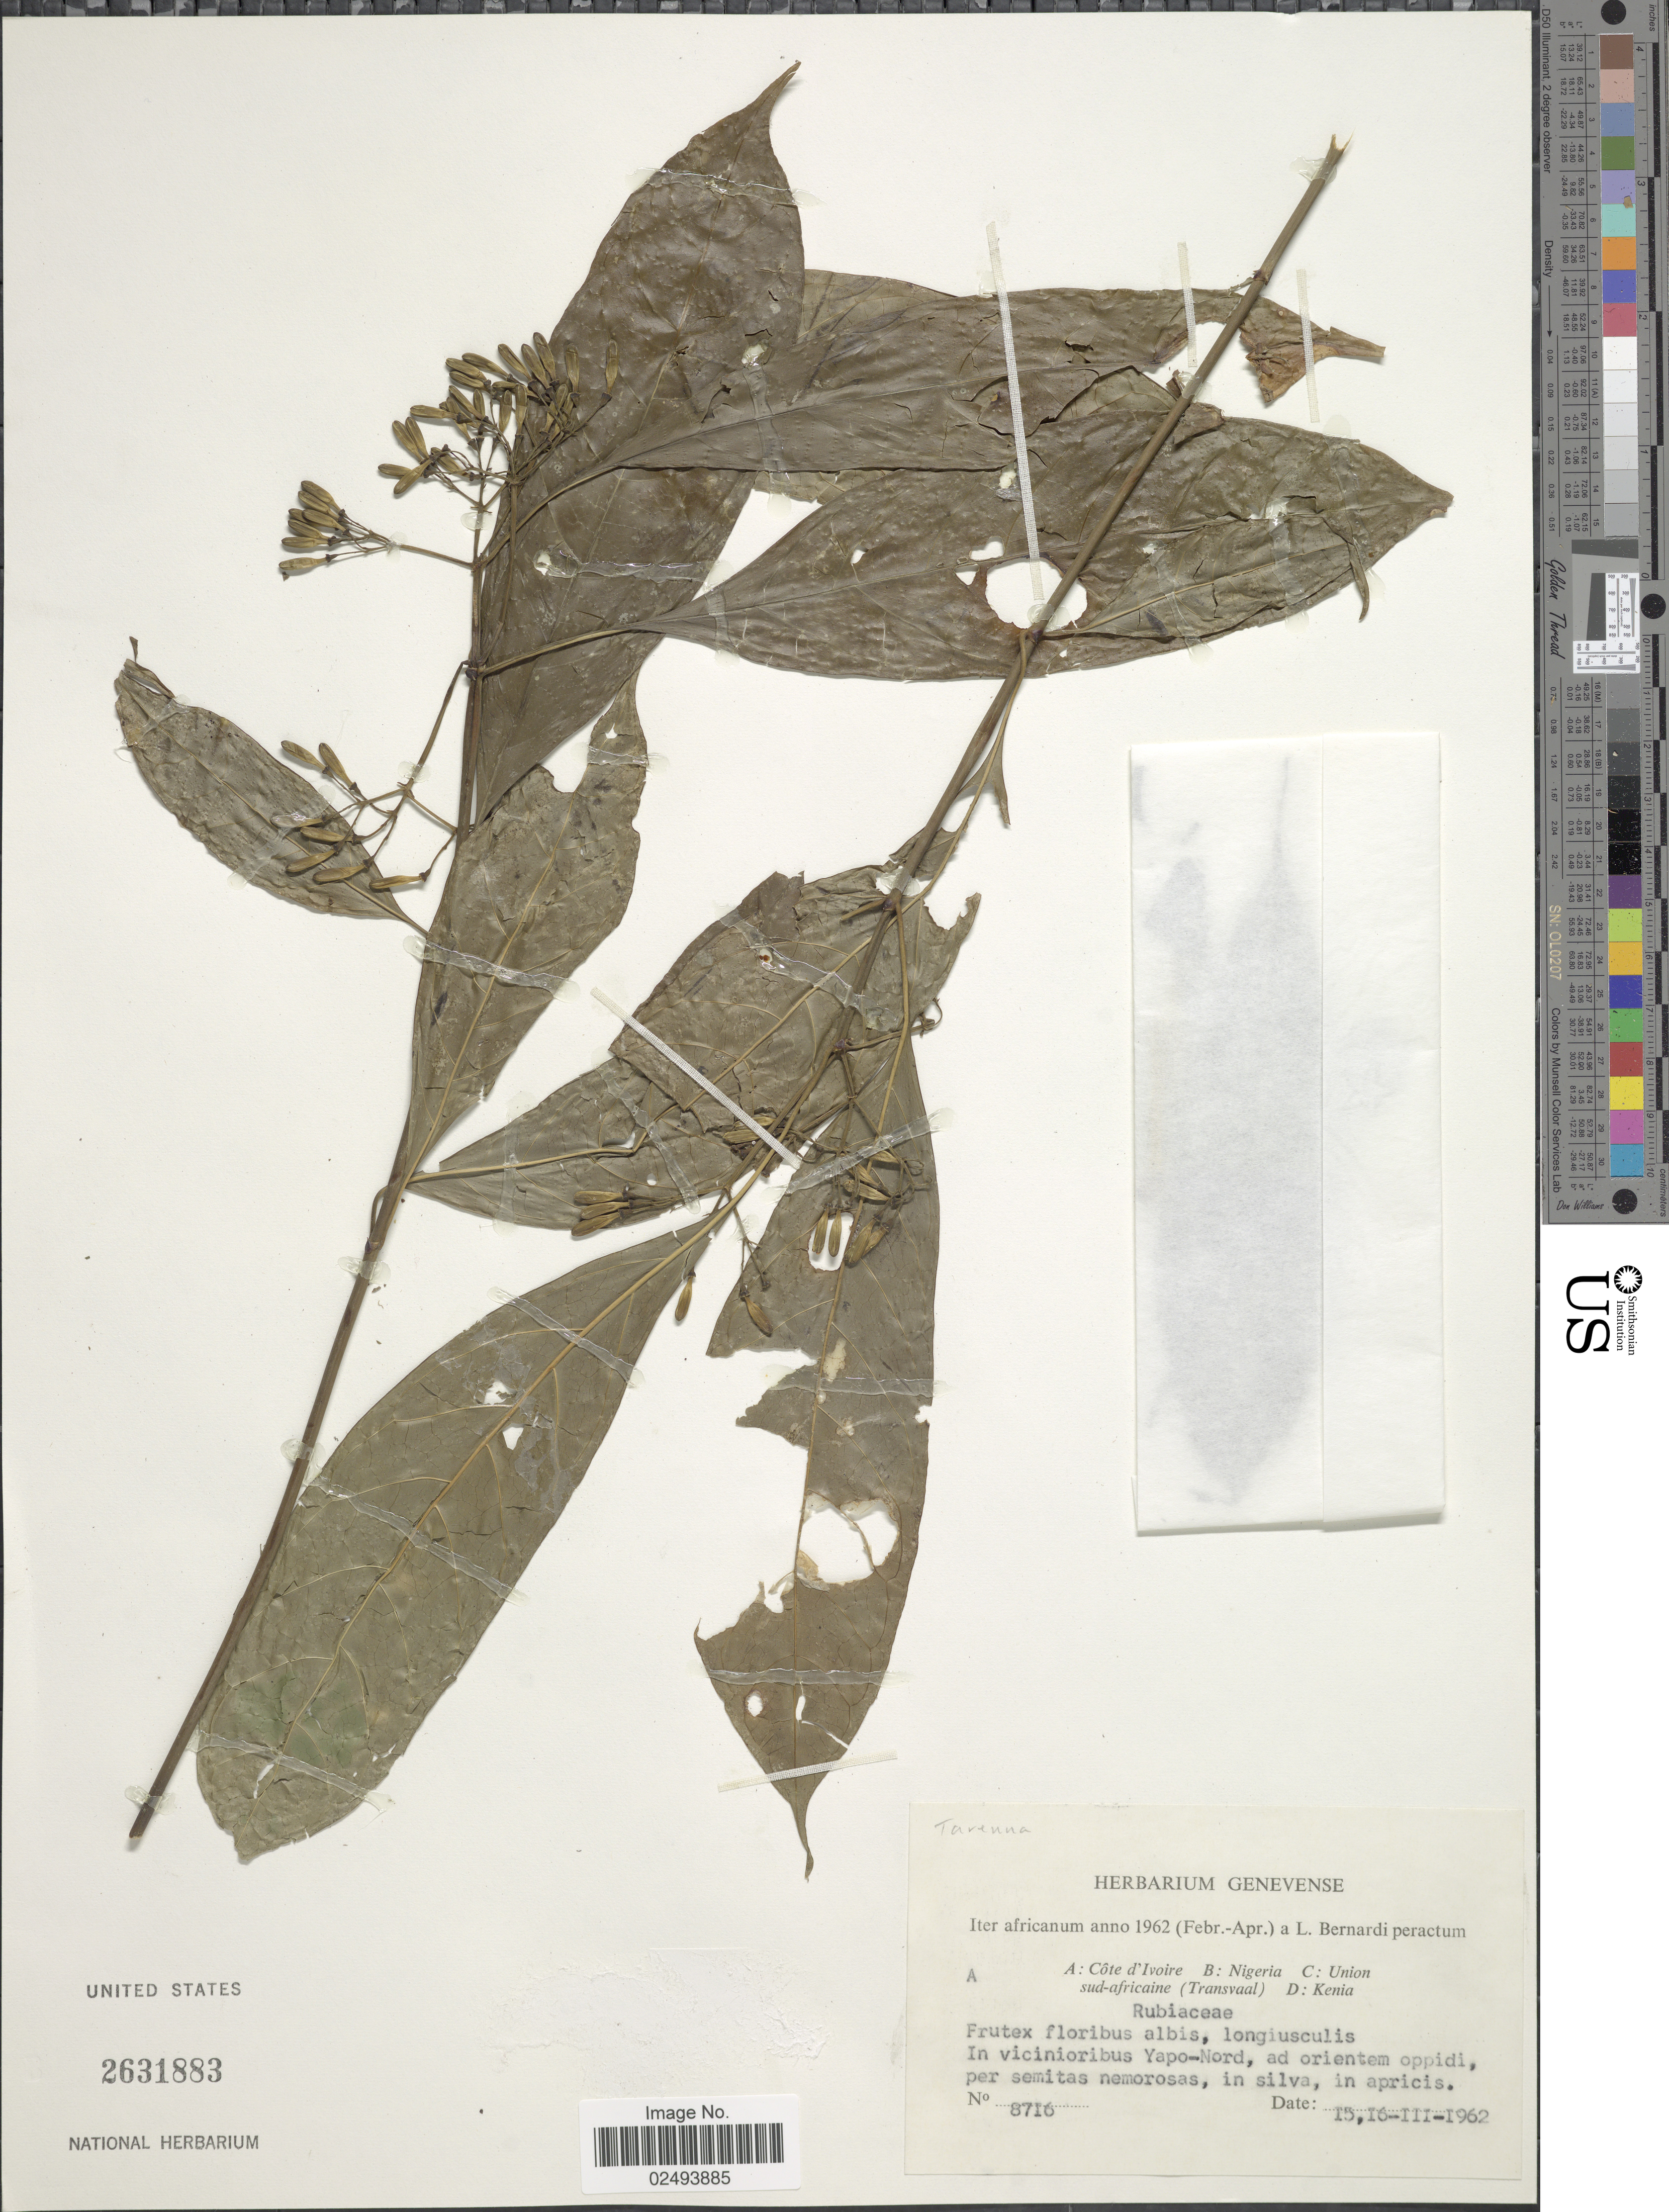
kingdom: Plantae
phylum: Tracheophyta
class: Magnoliopsida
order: Gentianales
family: Rubiaceae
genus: Tarenna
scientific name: Tarenna sp.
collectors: L. Bernardi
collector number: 8716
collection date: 1962-03-15/1962-03-16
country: Ivory Coast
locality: Cote d' Ivoire. In vicinioribus Yapo-Nord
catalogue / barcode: US 2631883